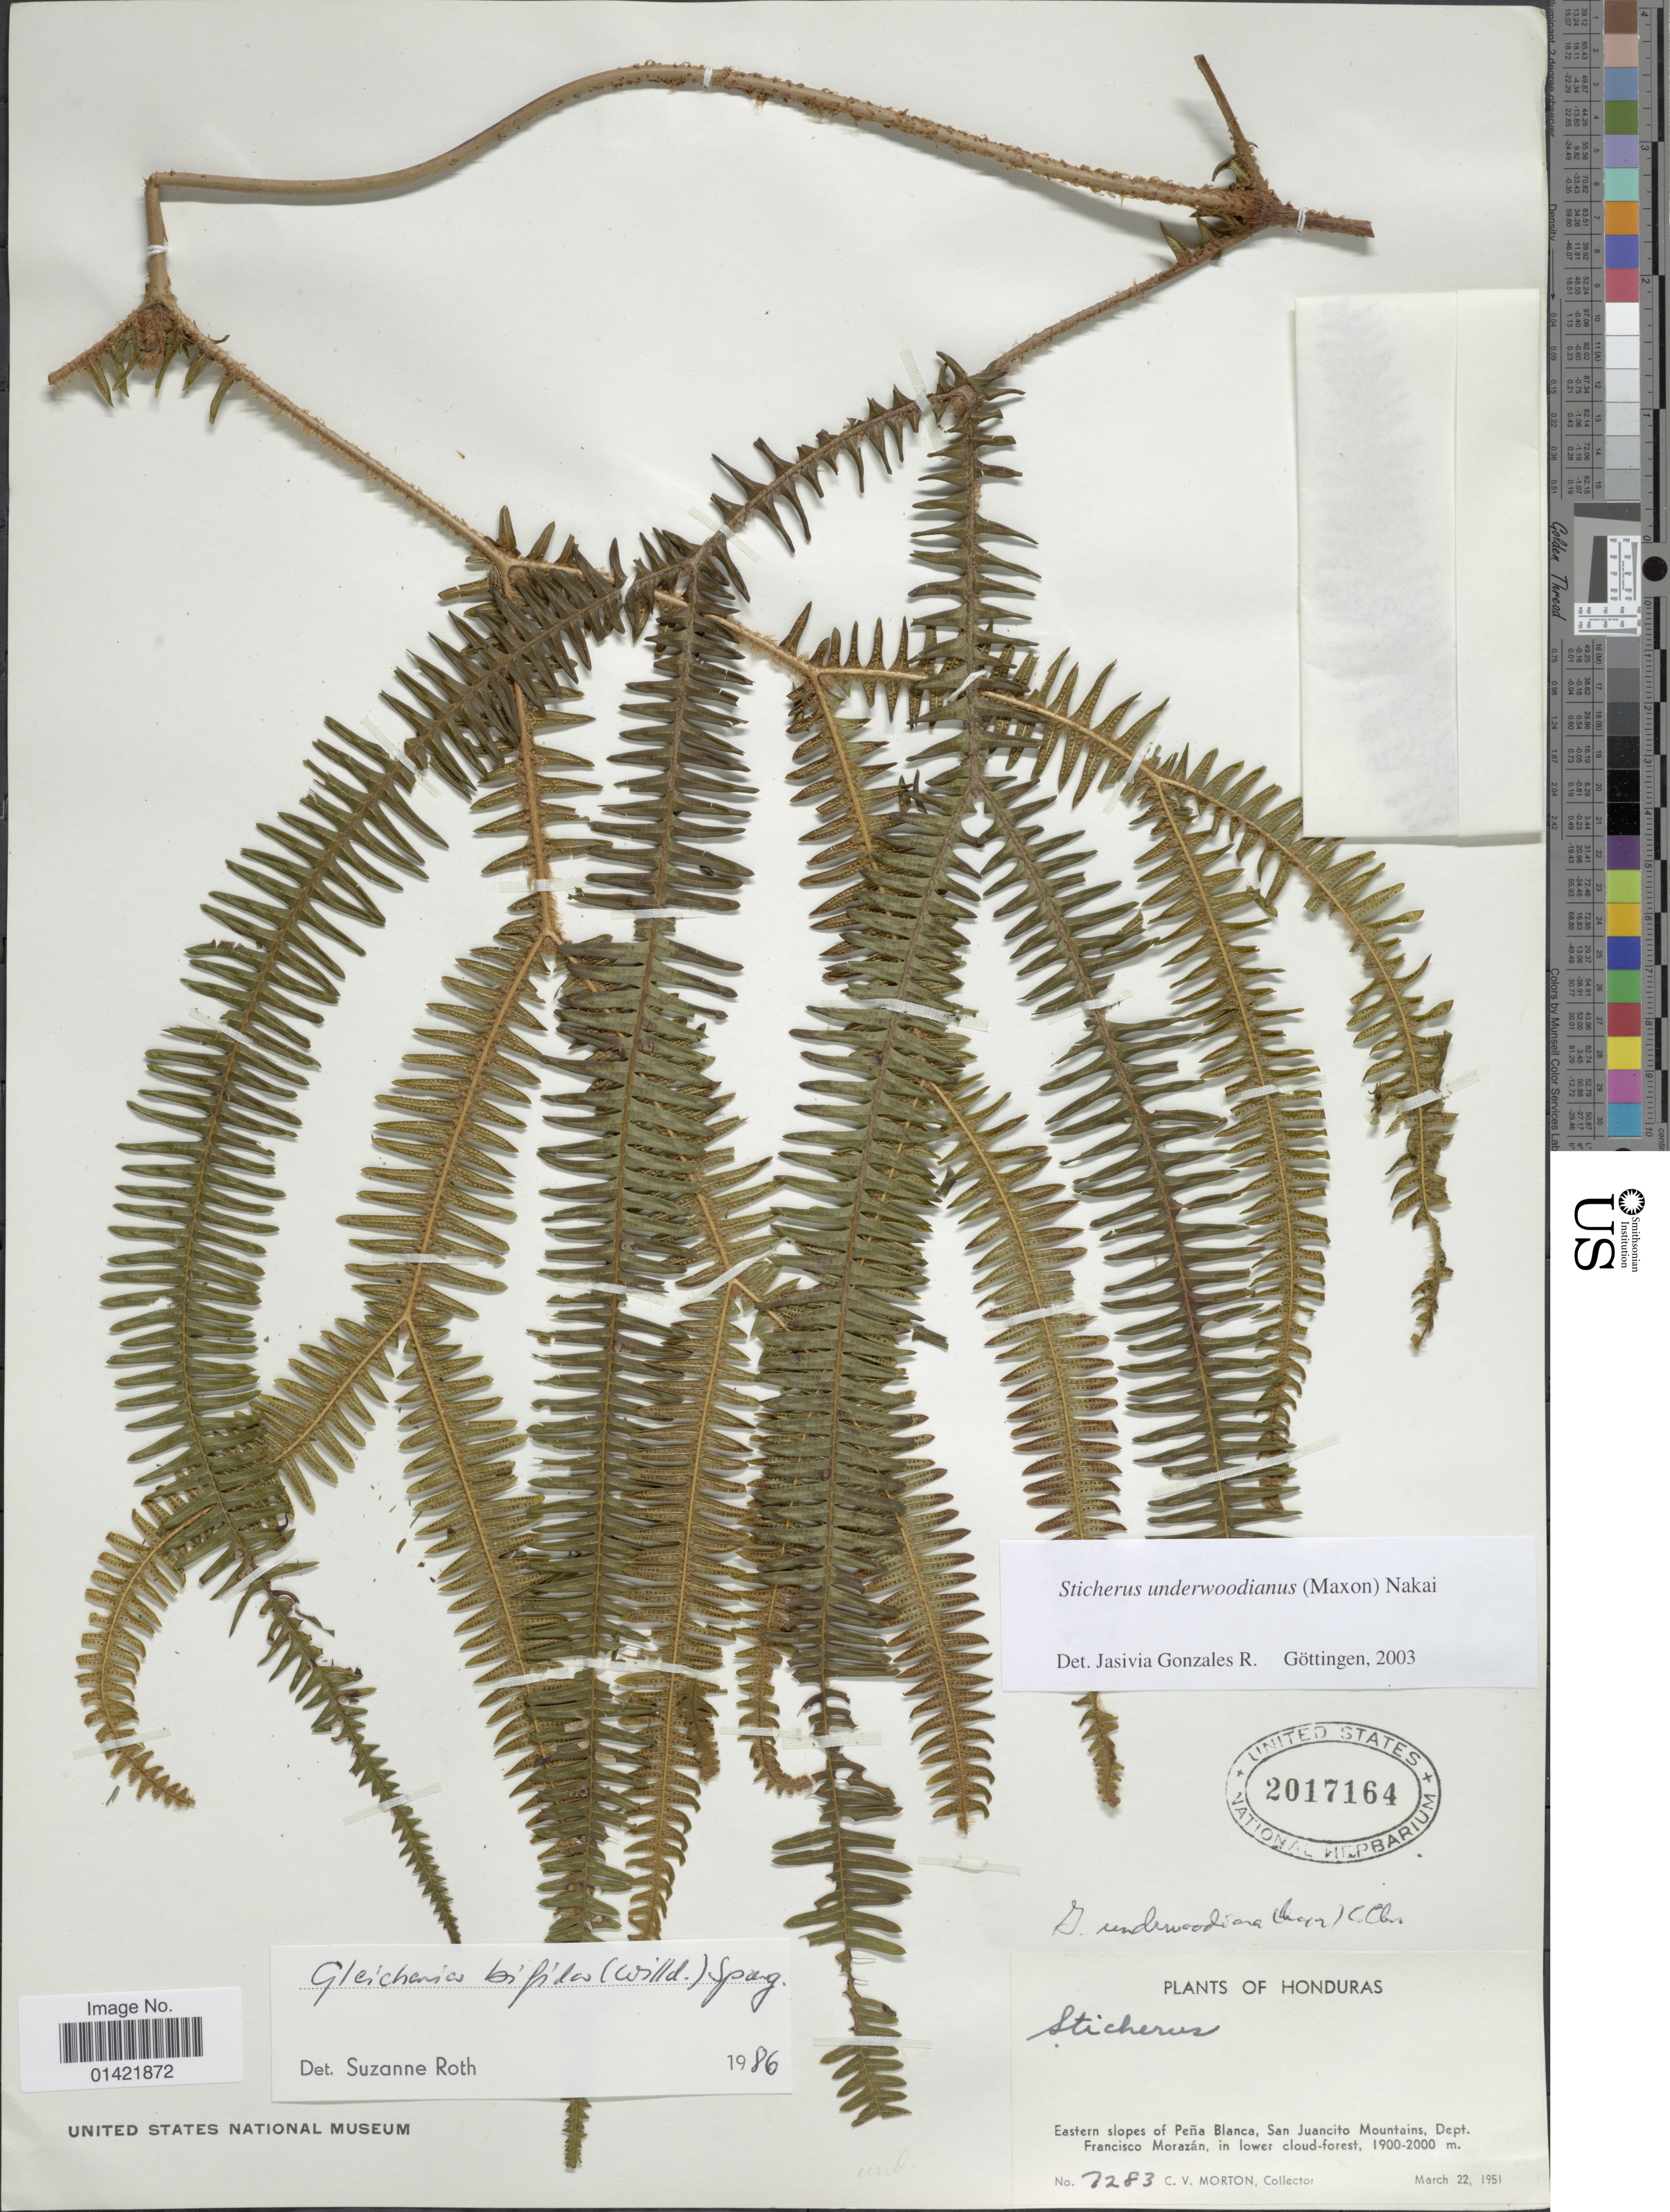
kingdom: Plantae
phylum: Tracheophyta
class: Polypodiopsida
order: Gleicheniales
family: Gleicheniaceae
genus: Sticherus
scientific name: Sticherus underwoodianus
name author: (Maxon) Nakai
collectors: C. V. Morton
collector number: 7283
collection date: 1951-03-22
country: Honduras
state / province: Fco. Morazán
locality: Eastern slopes of Pena Blanca, San Juanito Mountains, Dept. Francisco Morazan.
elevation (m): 1900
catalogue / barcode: US 2017164